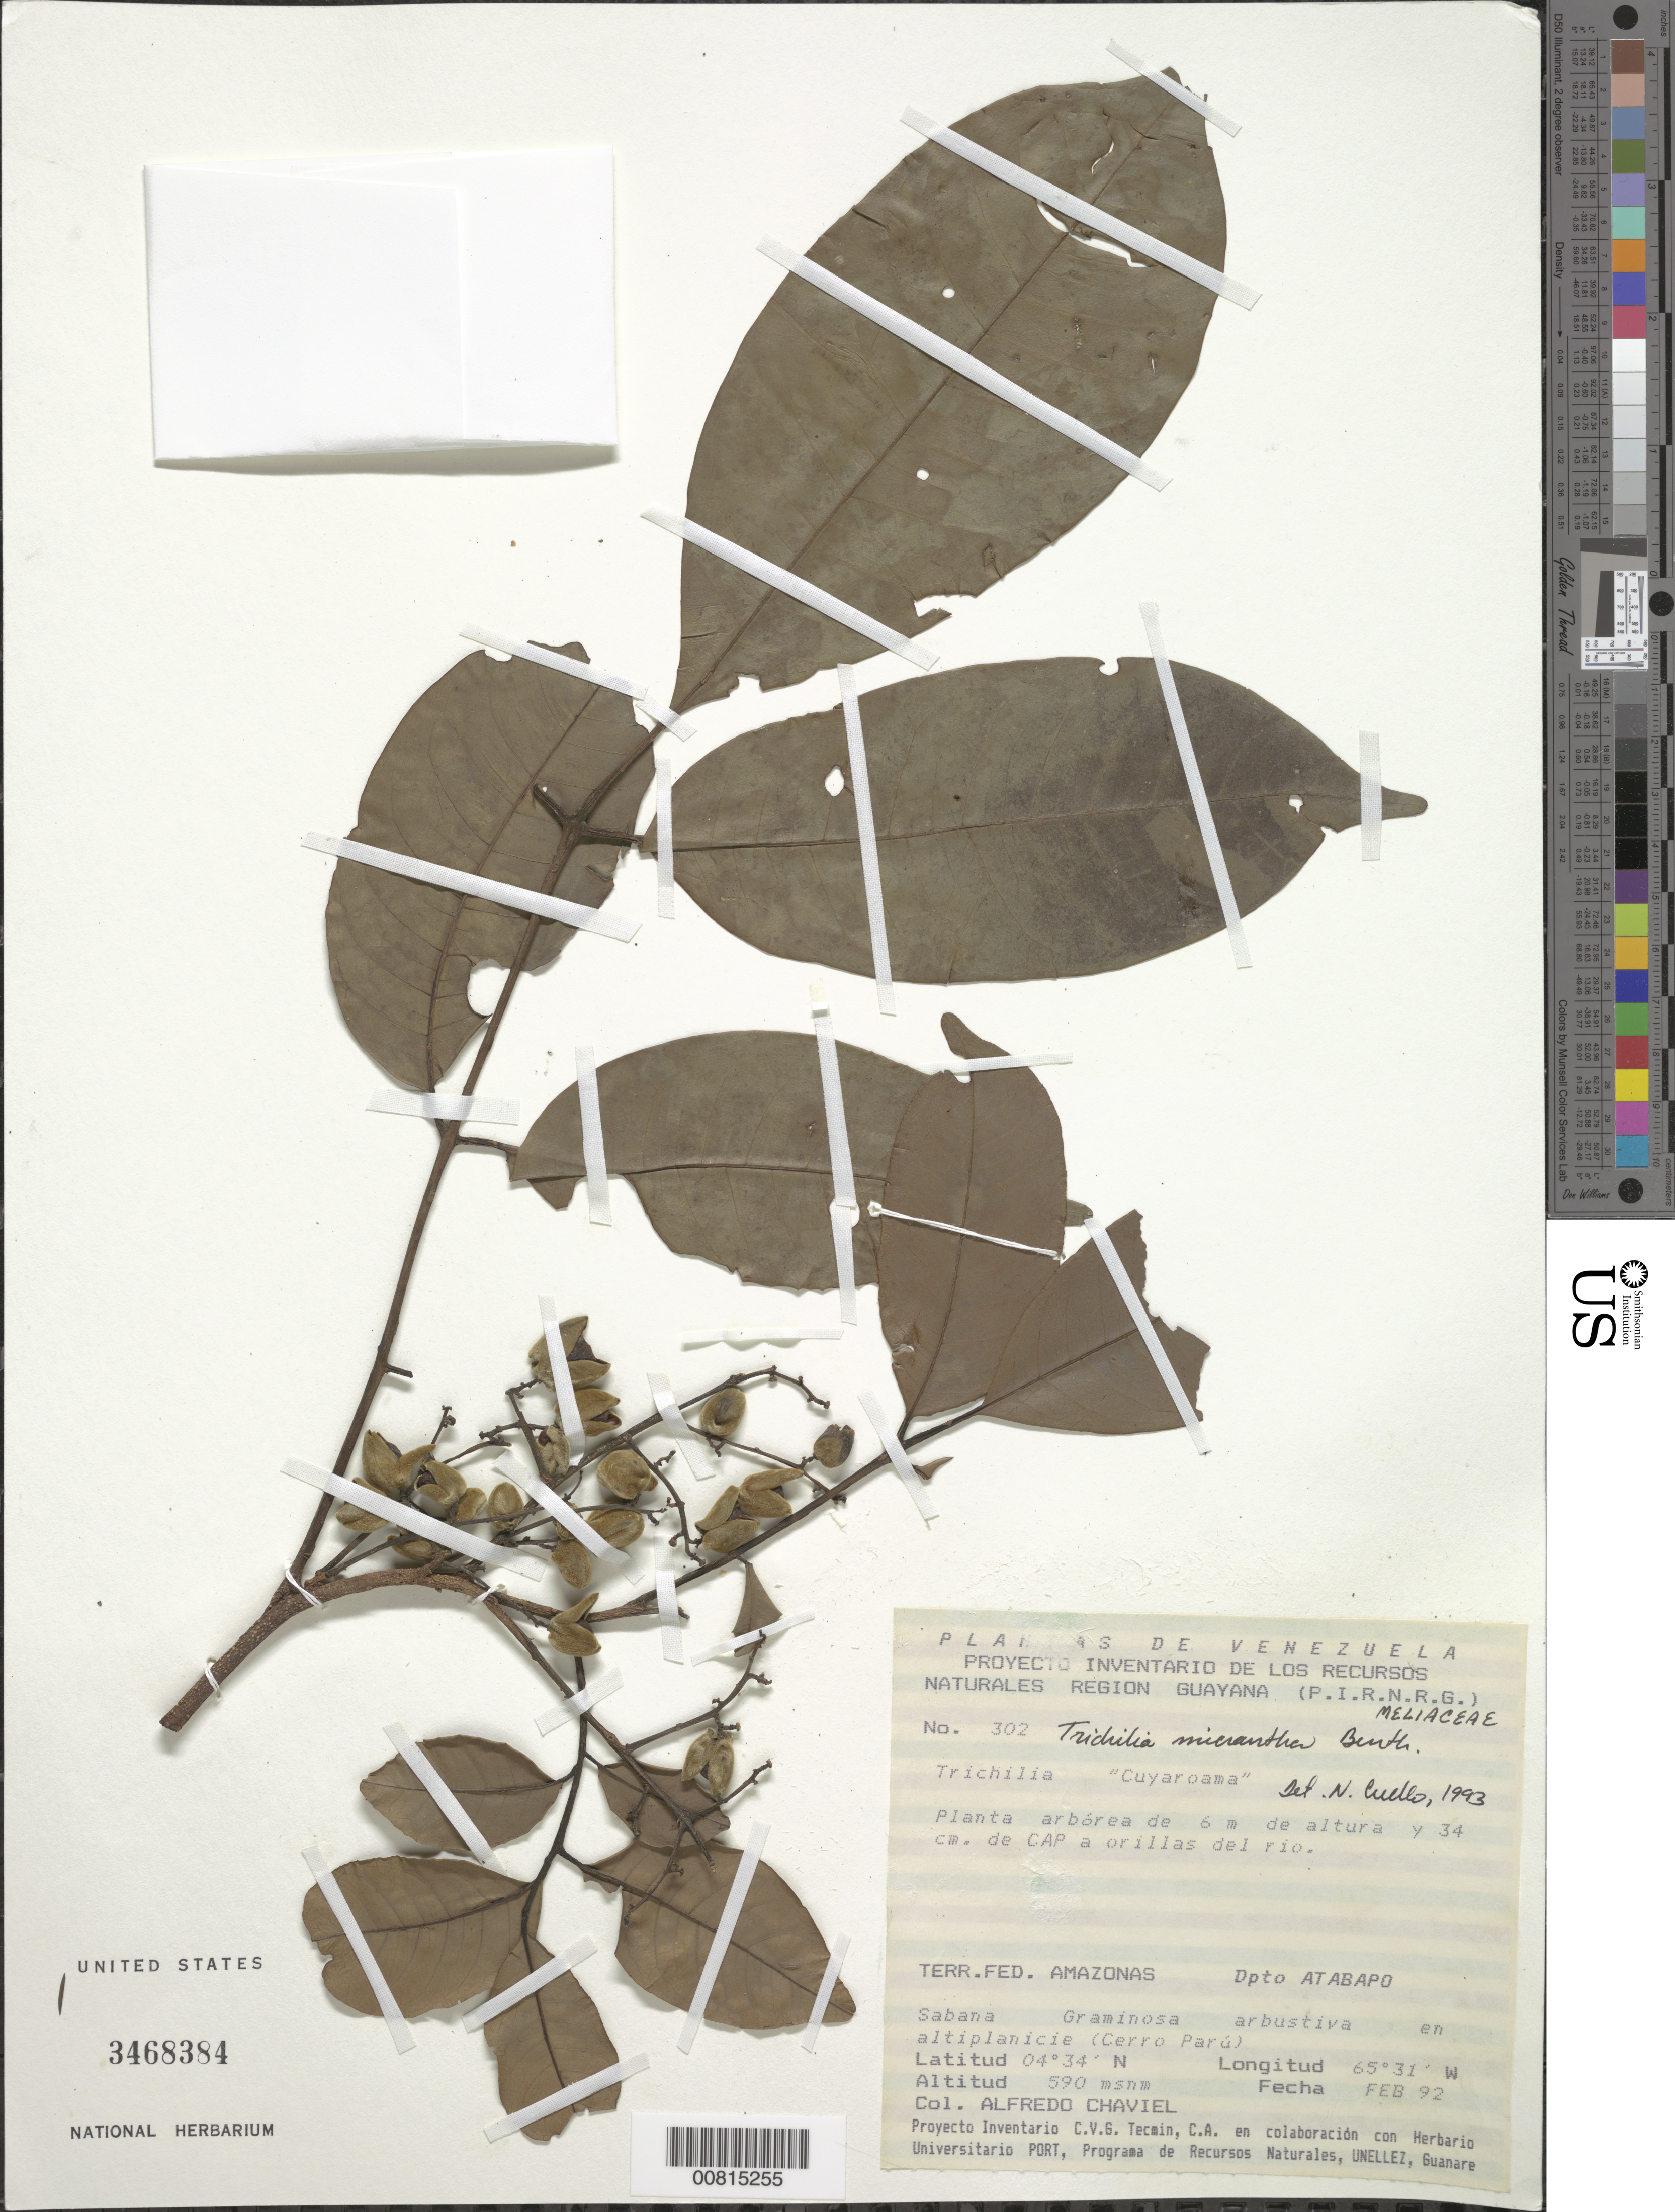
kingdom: Plantae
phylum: Tracheophyta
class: Magnoliopsida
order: Sapindales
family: Meliaceae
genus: Trichilia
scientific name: Trichilia micrantha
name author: Benth.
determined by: Cuello, Nidia L.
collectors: A. Chaviel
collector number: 302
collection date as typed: Feb-92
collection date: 1992-02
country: Venezuela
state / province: Amazonas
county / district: Atabapo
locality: Cerro Parú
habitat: Sabana graminosa arbustiva en altiplanicie; orillas del rio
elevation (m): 590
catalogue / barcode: US 3468384